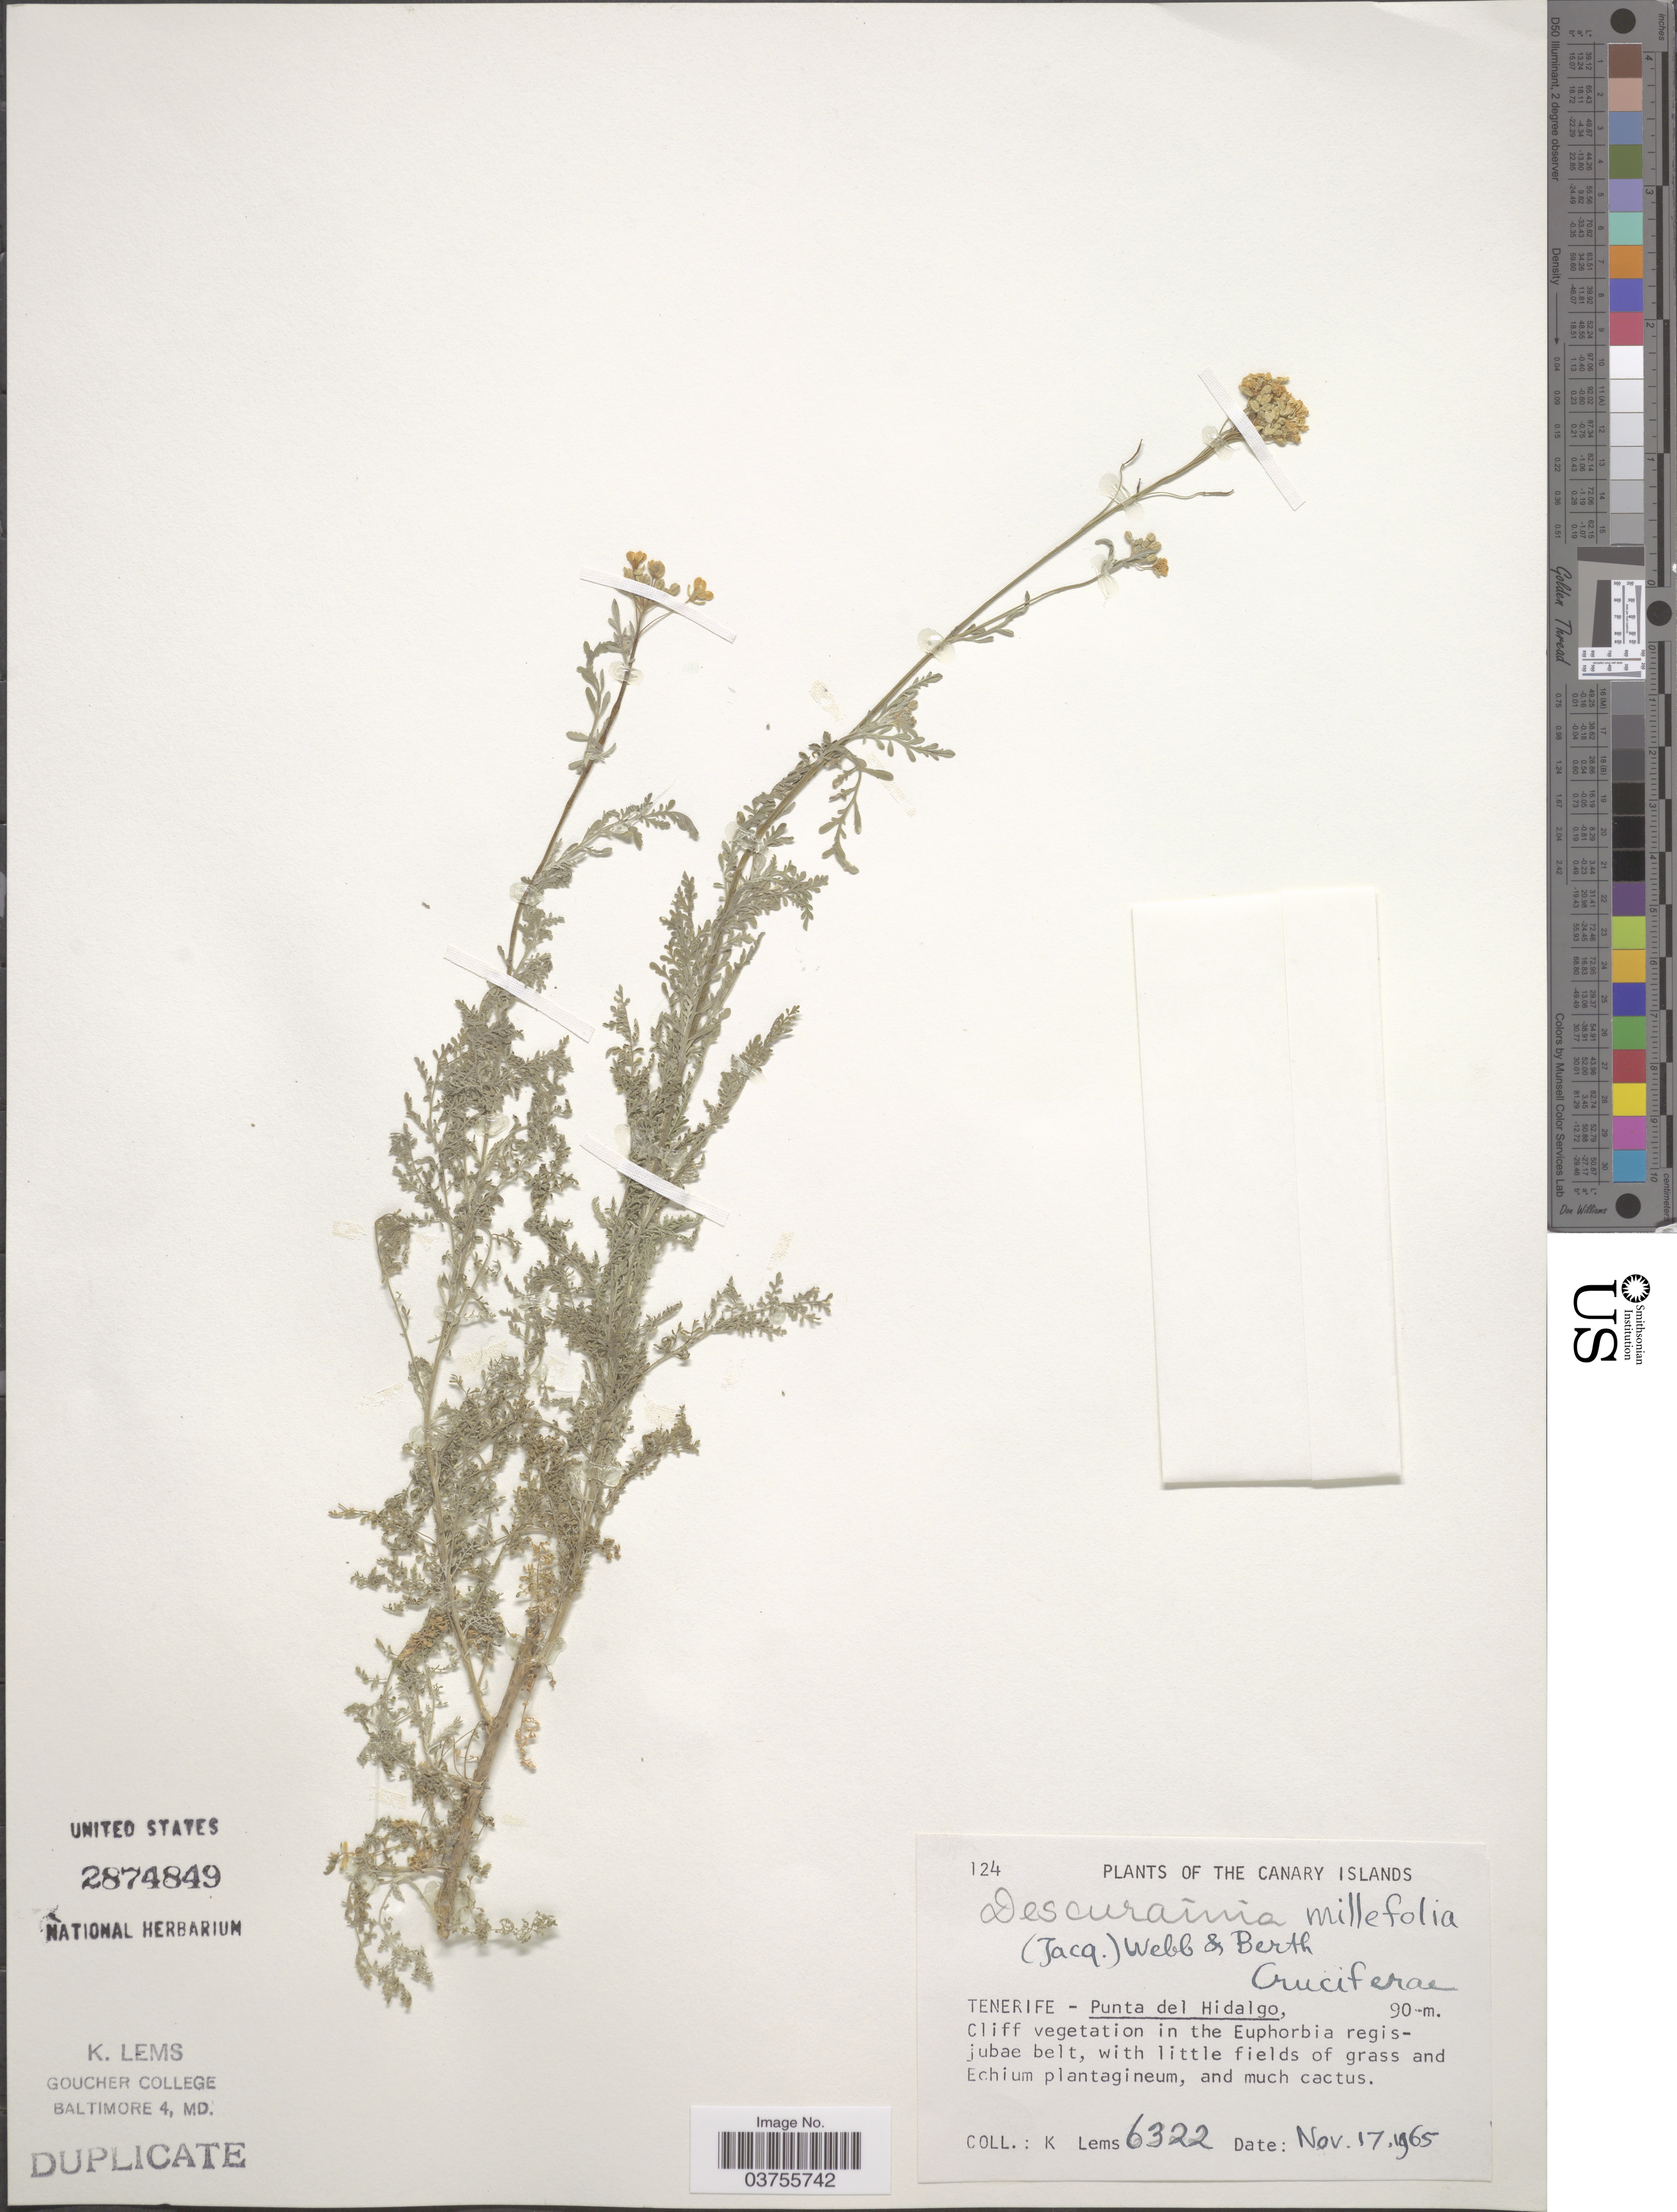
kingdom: Plantae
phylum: Tracheophyta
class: Magnoliopsida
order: Brassicales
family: Brassicaceae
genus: Sophia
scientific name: Sophia millefolia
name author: Rydb.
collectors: K. Lems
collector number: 6322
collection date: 1965-11-17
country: Spain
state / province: Canarias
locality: The Canary Islands. Tenerife - Punta del Hidalgo.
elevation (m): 90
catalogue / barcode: US 2874849